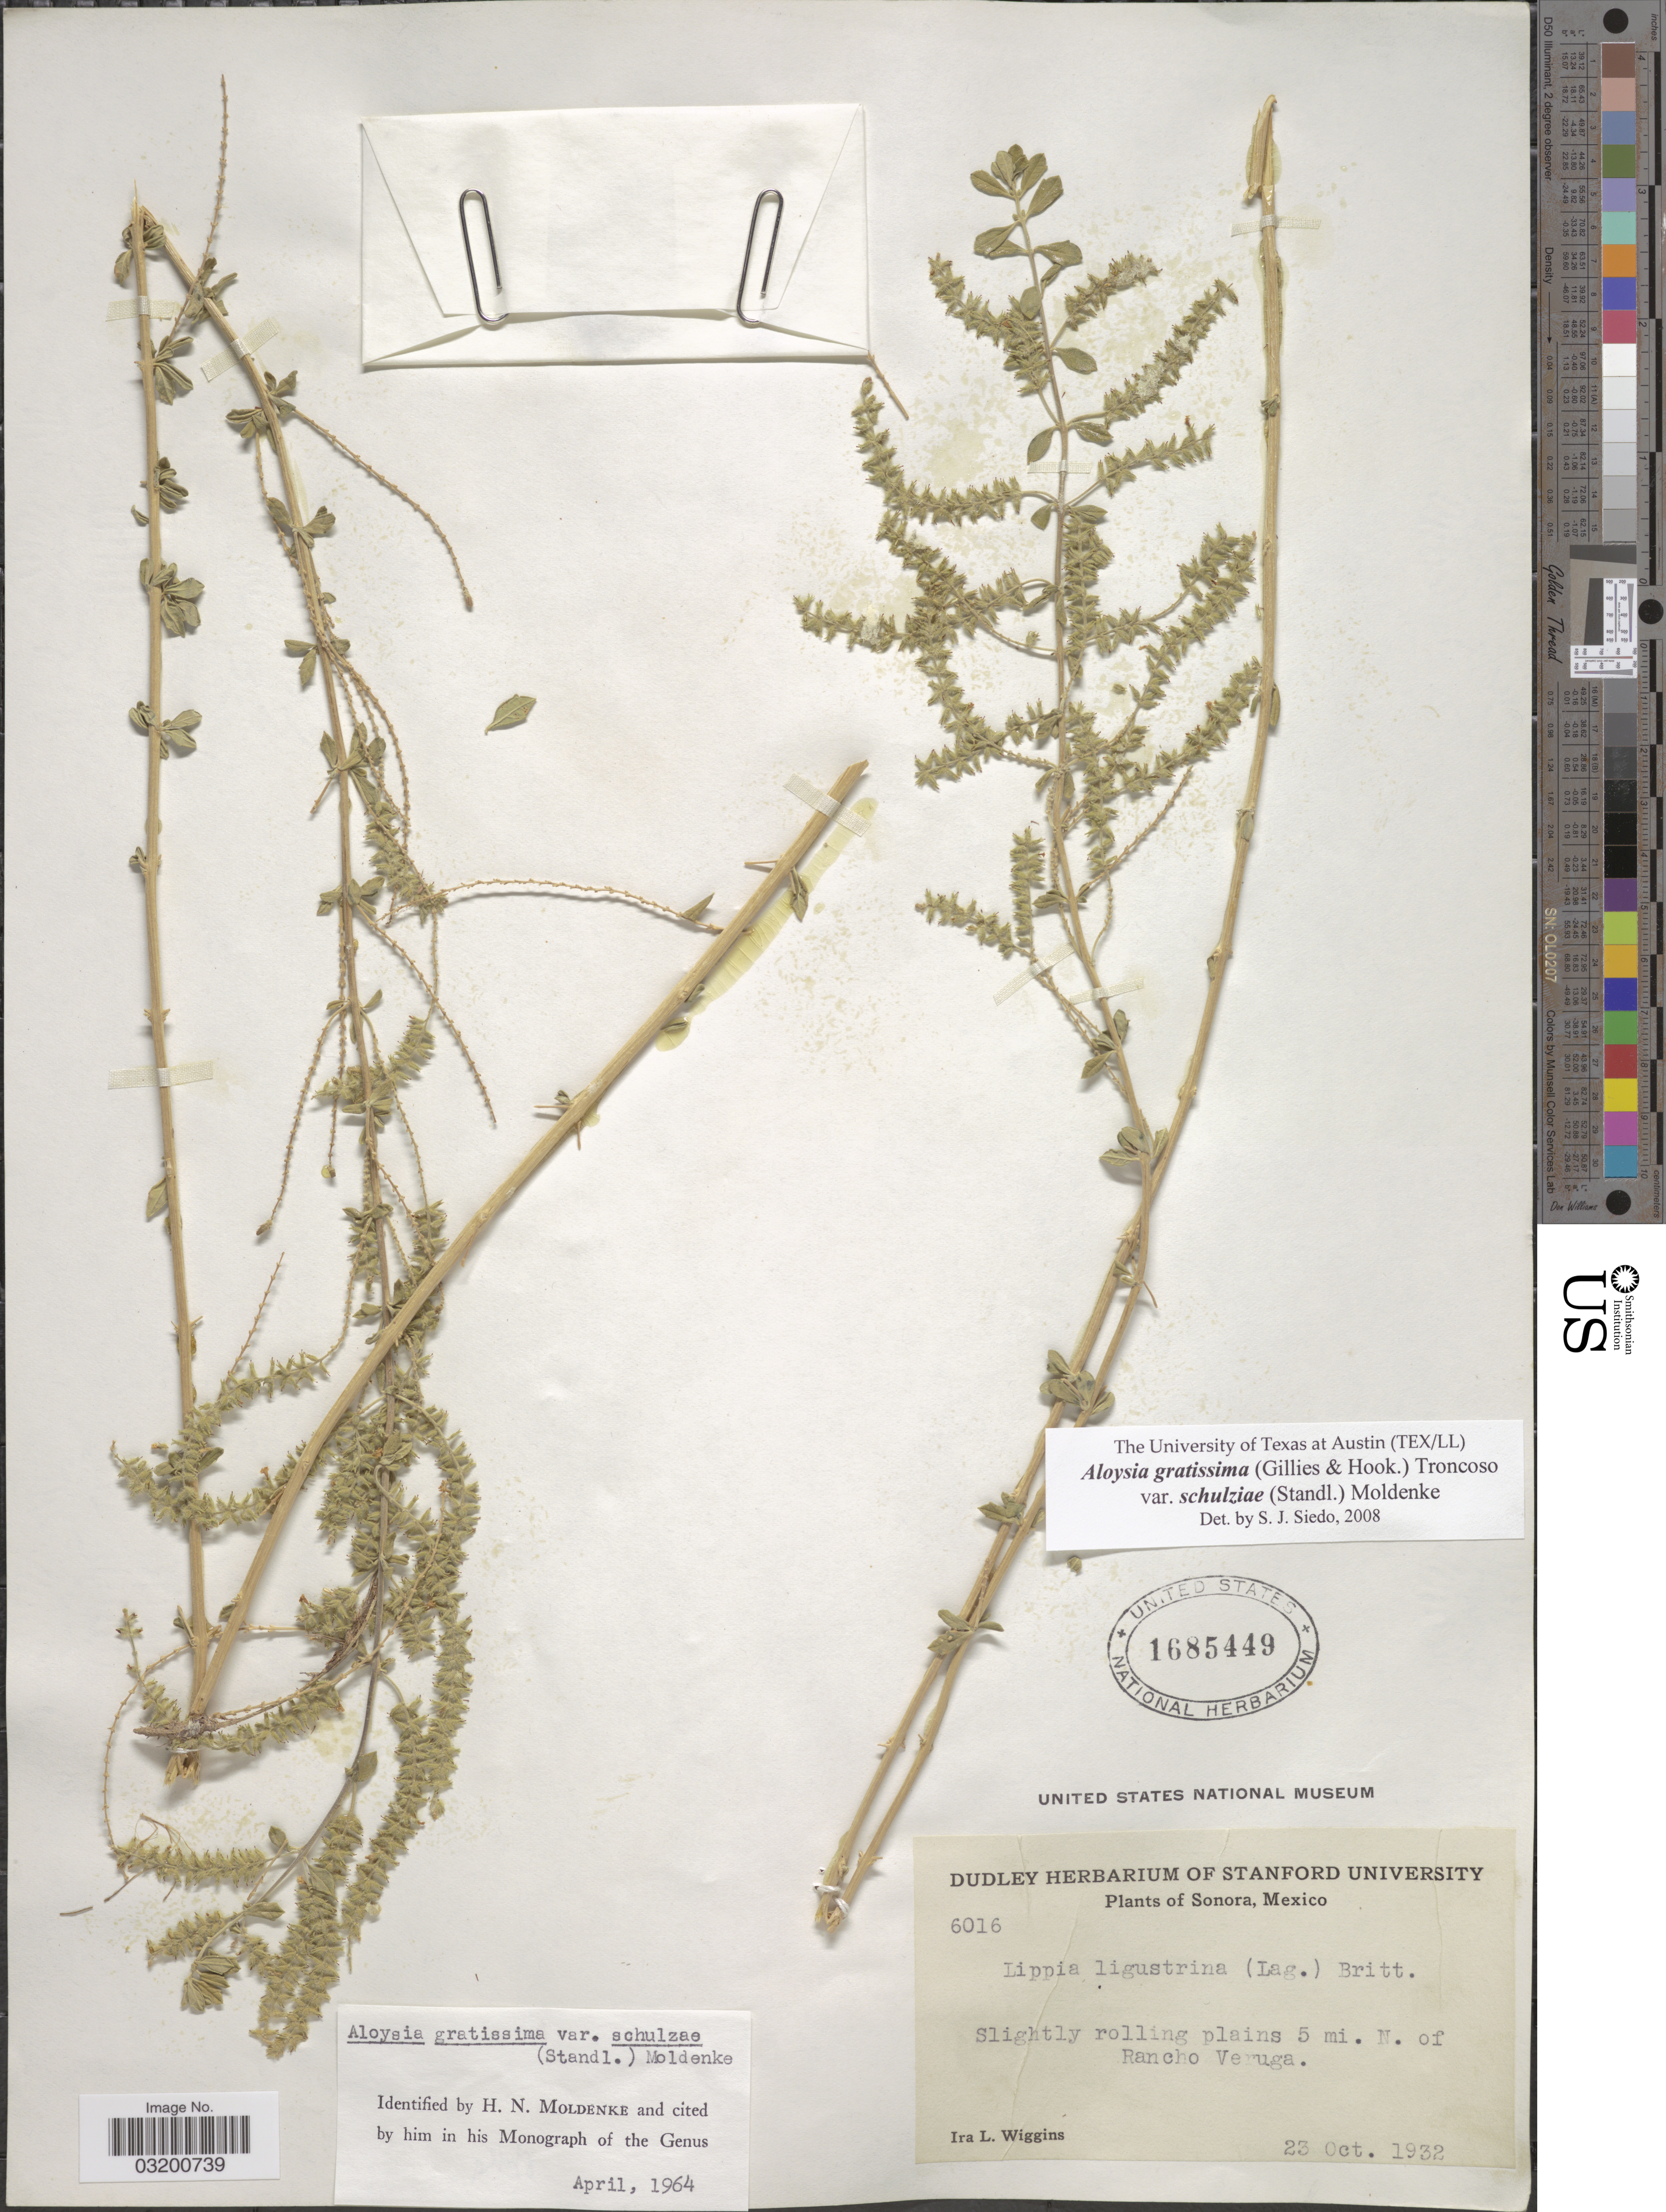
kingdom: Plantae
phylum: Tracheophyta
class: Magnoliopsida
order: Lamiales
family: Verbenaceae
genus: Aloysia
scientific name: Aloysia gratissima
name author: (Gillies & Hook.) Tronc.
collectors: I. L. Wiggins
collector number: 6016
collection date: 1932-10-23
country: Mexico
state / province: Sonora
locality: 5 mi. N. of Rancho Veruga.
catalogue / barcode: US 1685449